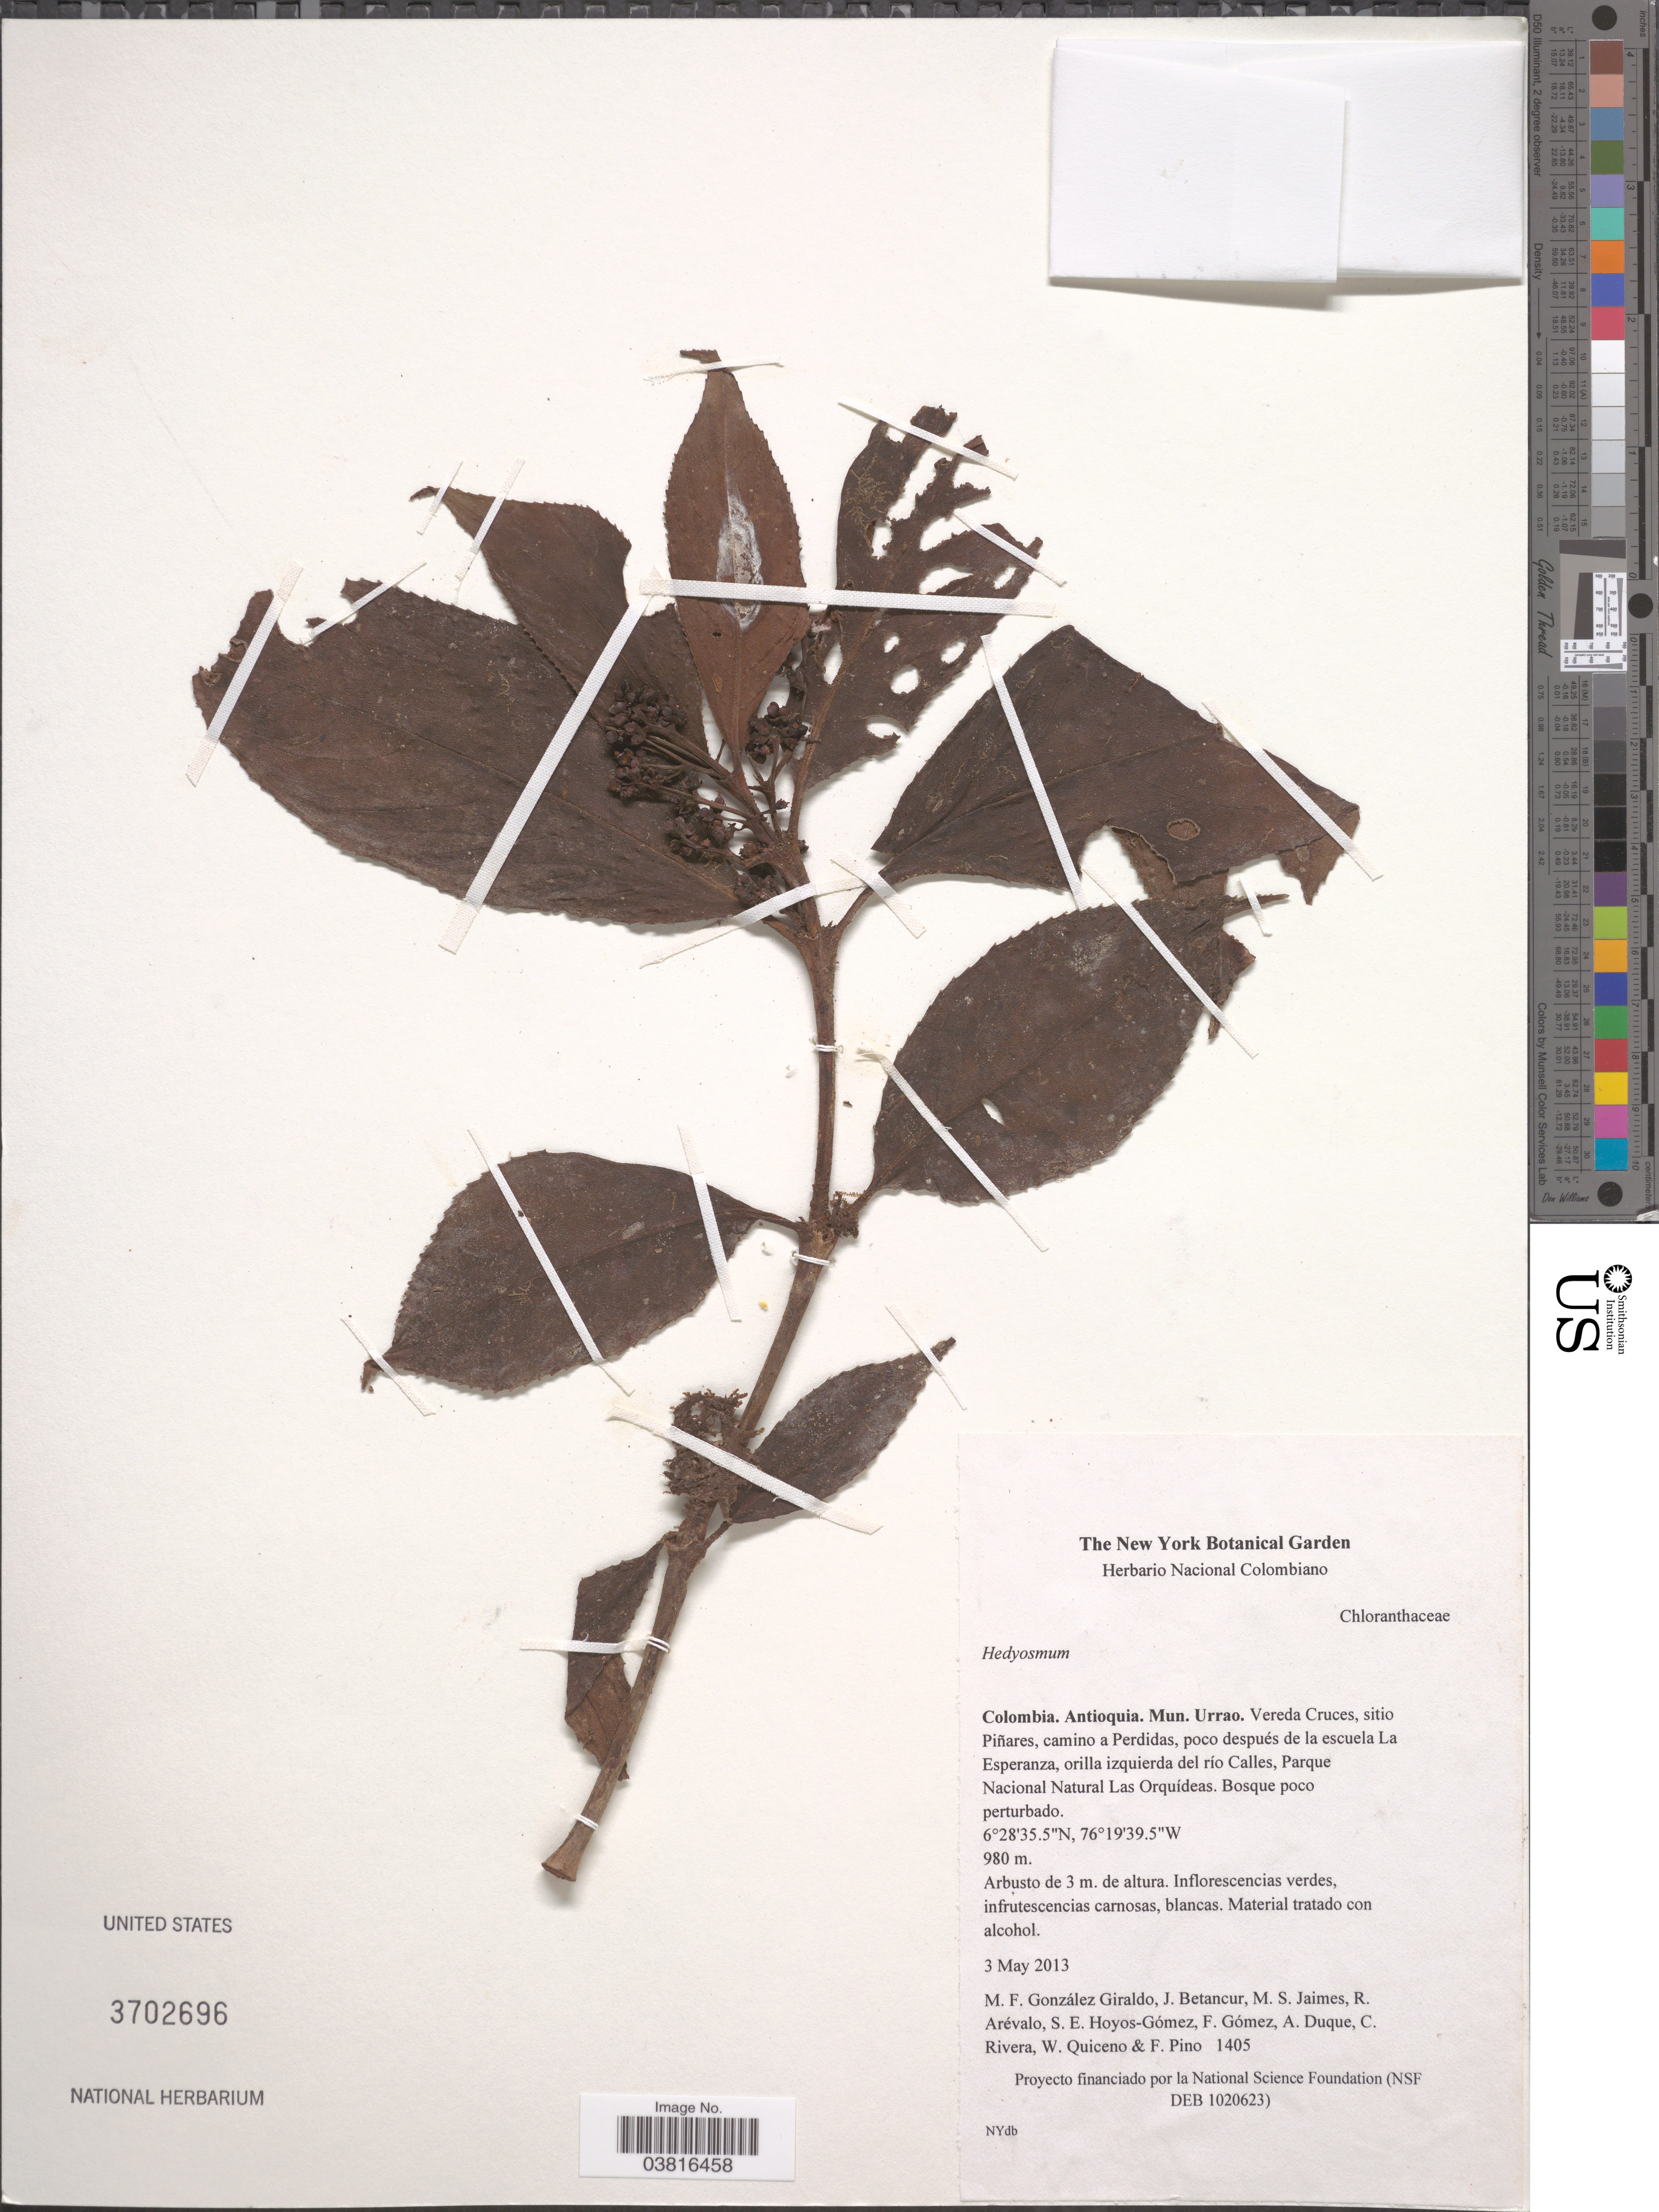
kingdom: Plantae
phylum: Tracheophyta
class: Magnoliopsida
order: Chloranthales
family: Chloranthaceae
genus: Hedyosmum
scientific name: Hedyosmum sp.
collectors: M. Gonzalez, J. Betancur, M. Jaimes, R. Arevalo & et al.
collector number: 1405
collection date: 2013-05-03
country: Colombia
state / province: Antioquia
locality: Mun. Urrao. Vereda Cruces, sitio Piñares, camino a Perdidas, poco después de la escuela La Esperanza, orilla izquierda del río Calles, Parque Nacional Natural Las Orquídeas.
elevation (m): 980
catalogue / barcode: US 3702696